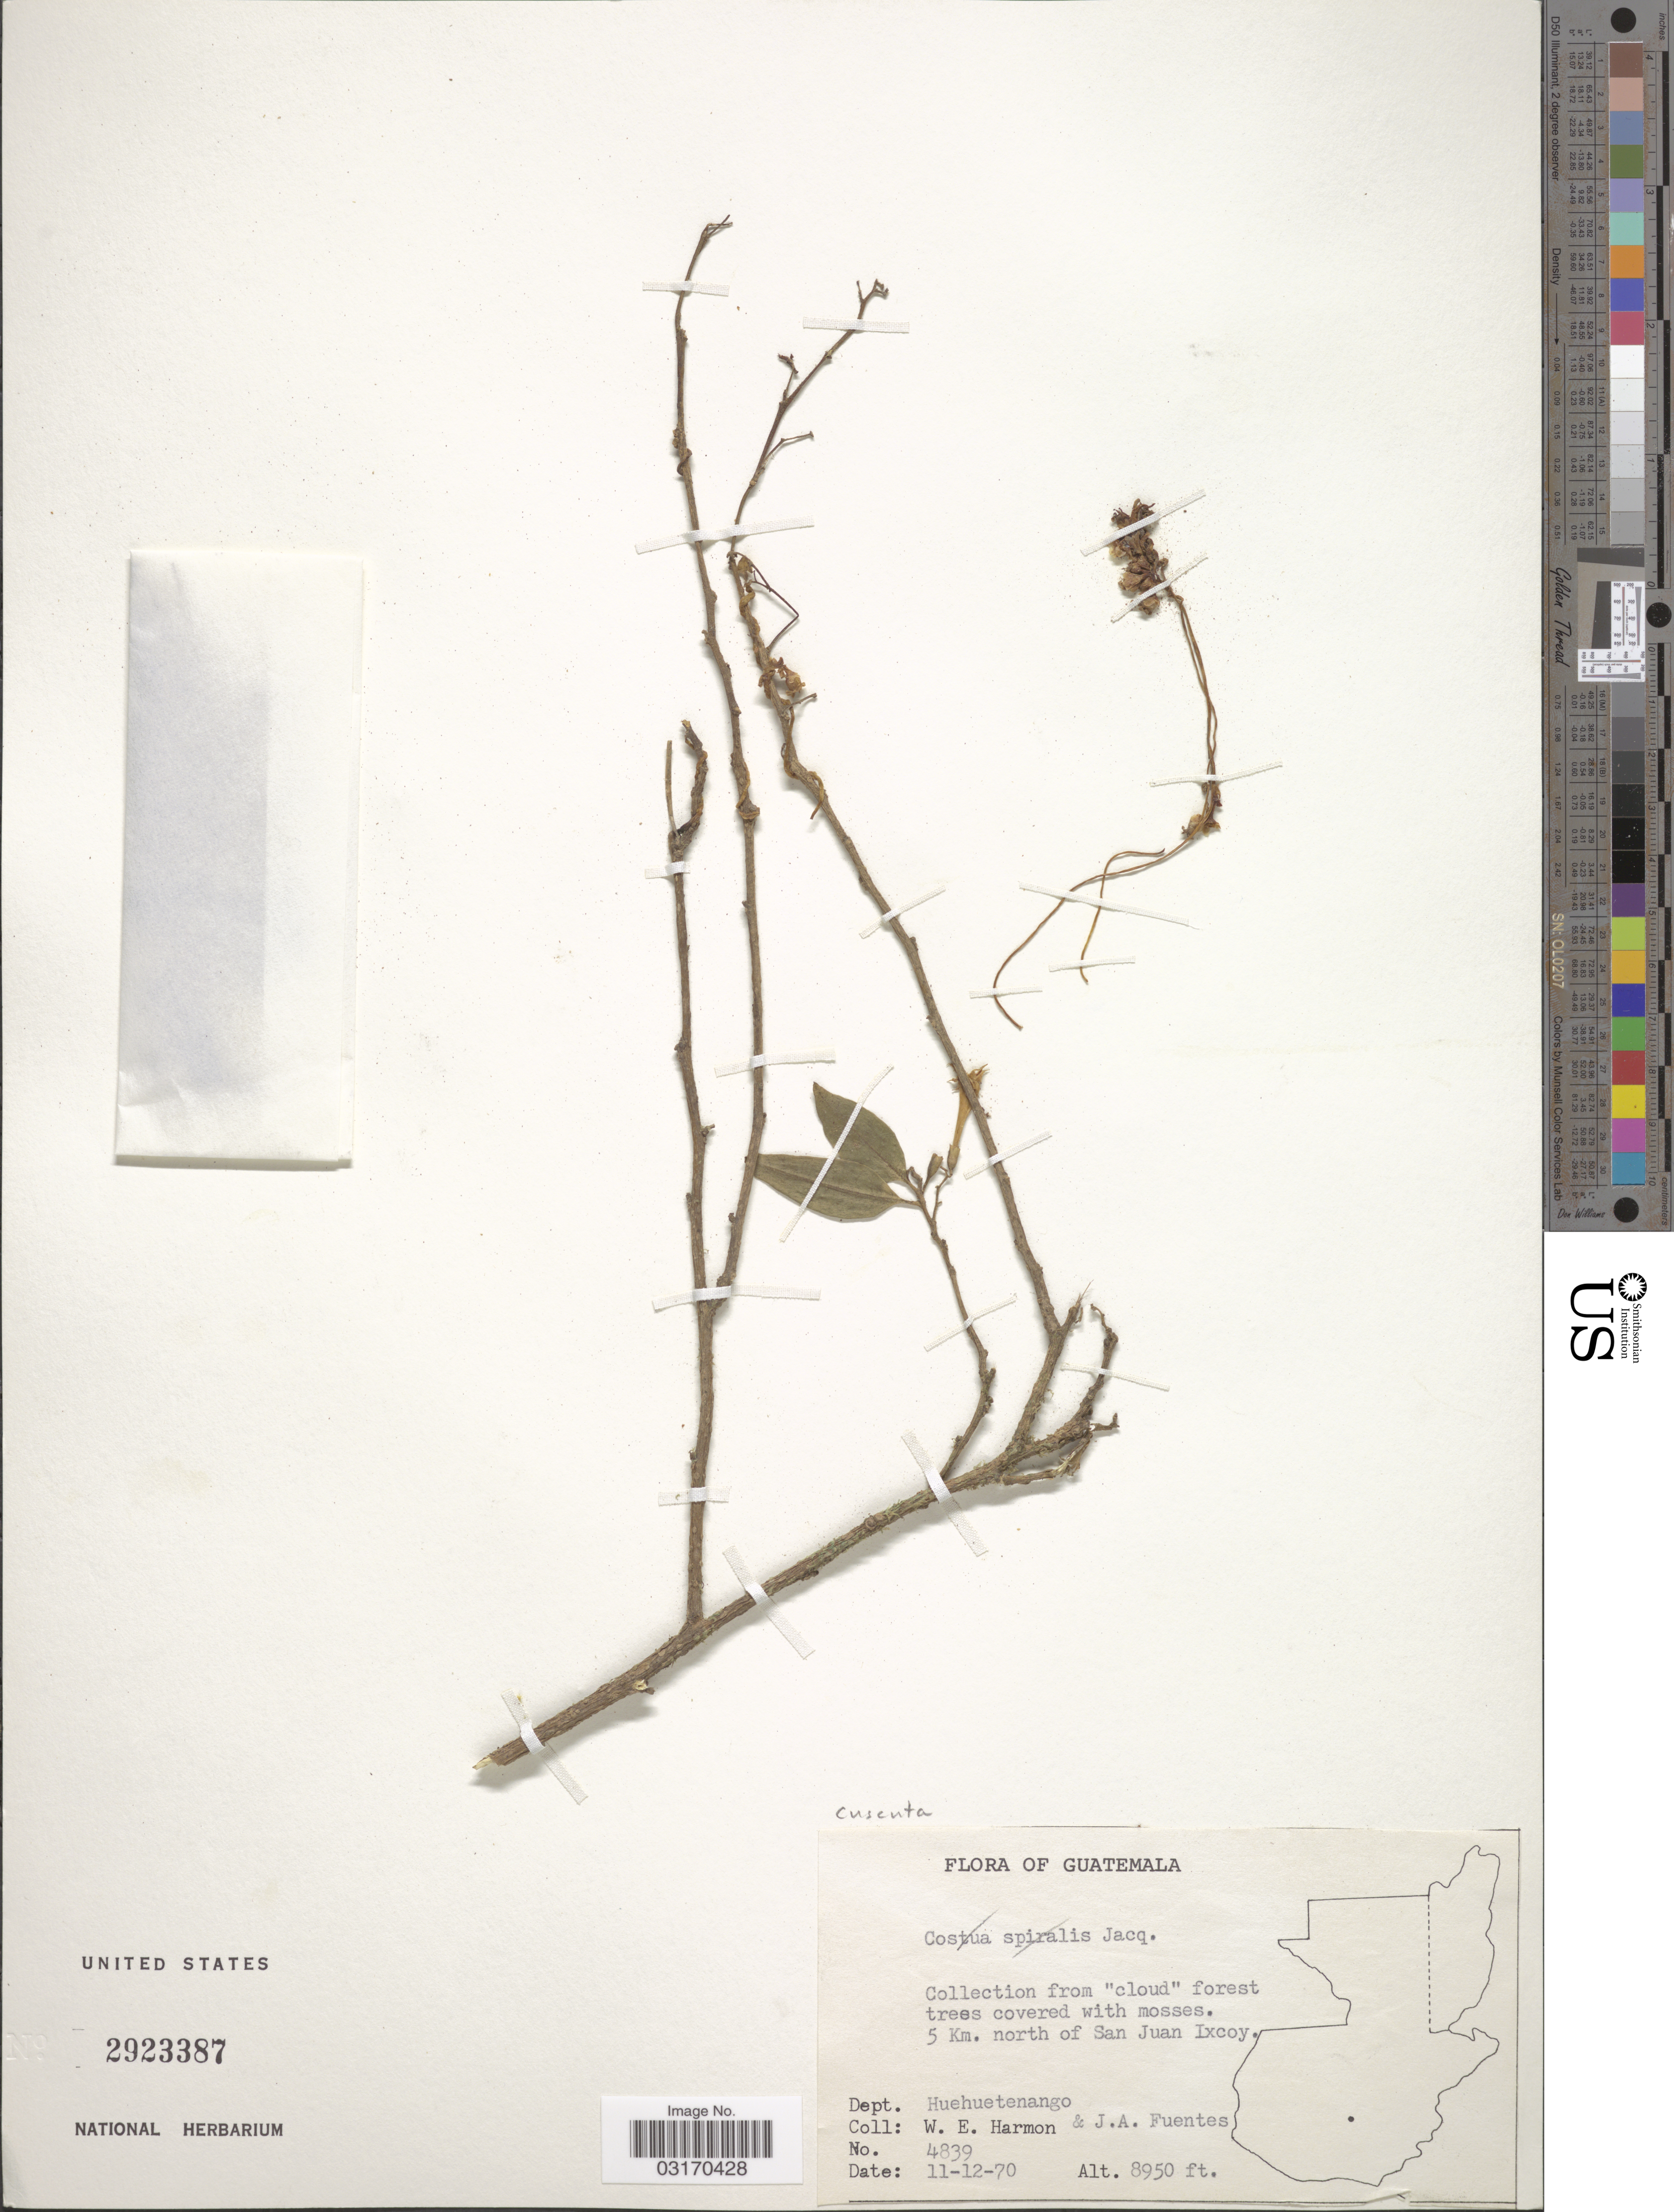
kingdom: Plantae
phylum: Tracheophyta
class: Magnoliopsida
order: Solanales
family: Convolvulaceae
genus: Cuscuta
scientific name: Cuscuta sp.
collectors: W. E. Harmon & J. Fuentes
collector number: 4839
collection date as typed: Transcribed d/m/y: 11/12/70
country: Guatemala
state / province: Huehuetenango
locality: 5 Km. north of San Juan Ixcoy. Dept. Huehuetenango.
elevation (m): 2728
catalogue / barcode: US 2923387